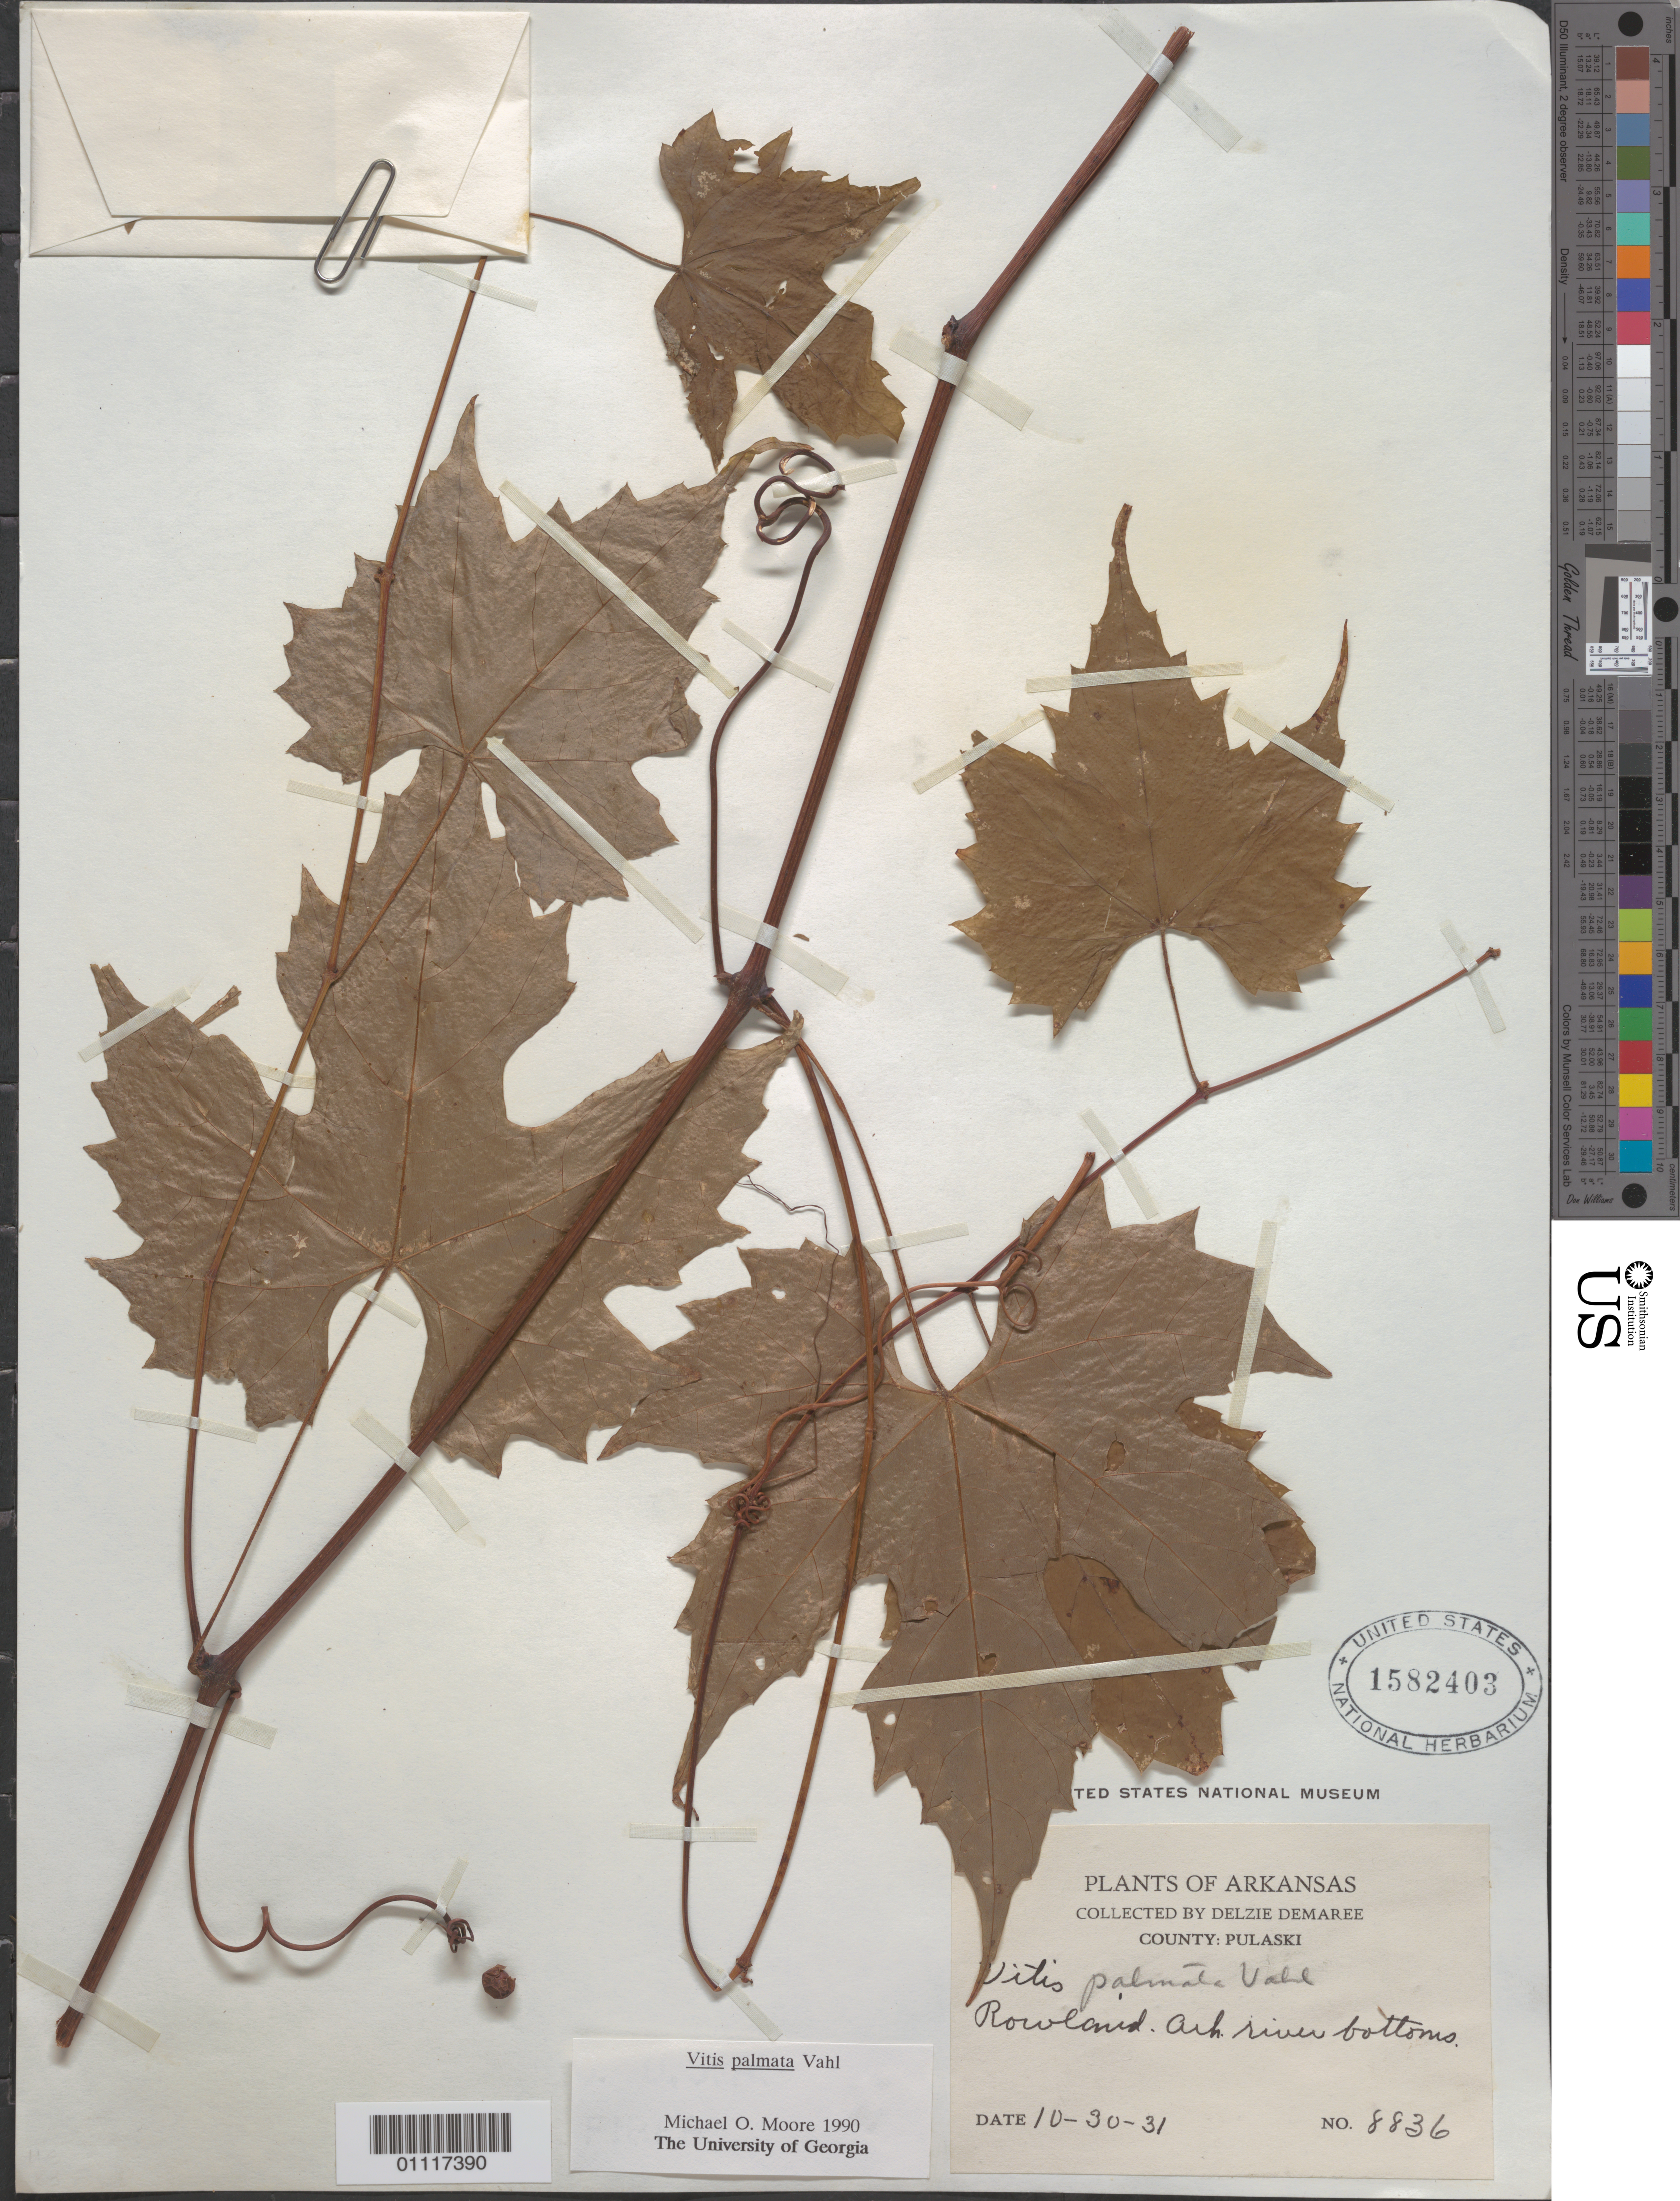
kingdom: Plantae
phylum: Tracheophyta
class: Magnoliopsida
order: Vitales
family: Vitaceae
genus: Vitis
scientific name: Vitis palmata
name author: Vahl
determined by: Moore, M. O.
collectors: D. Demaree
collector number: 8836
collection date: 1931-10-30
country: United States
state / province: Arkansas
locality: Rowland Arh. river bottoms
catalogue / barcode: US 1582403